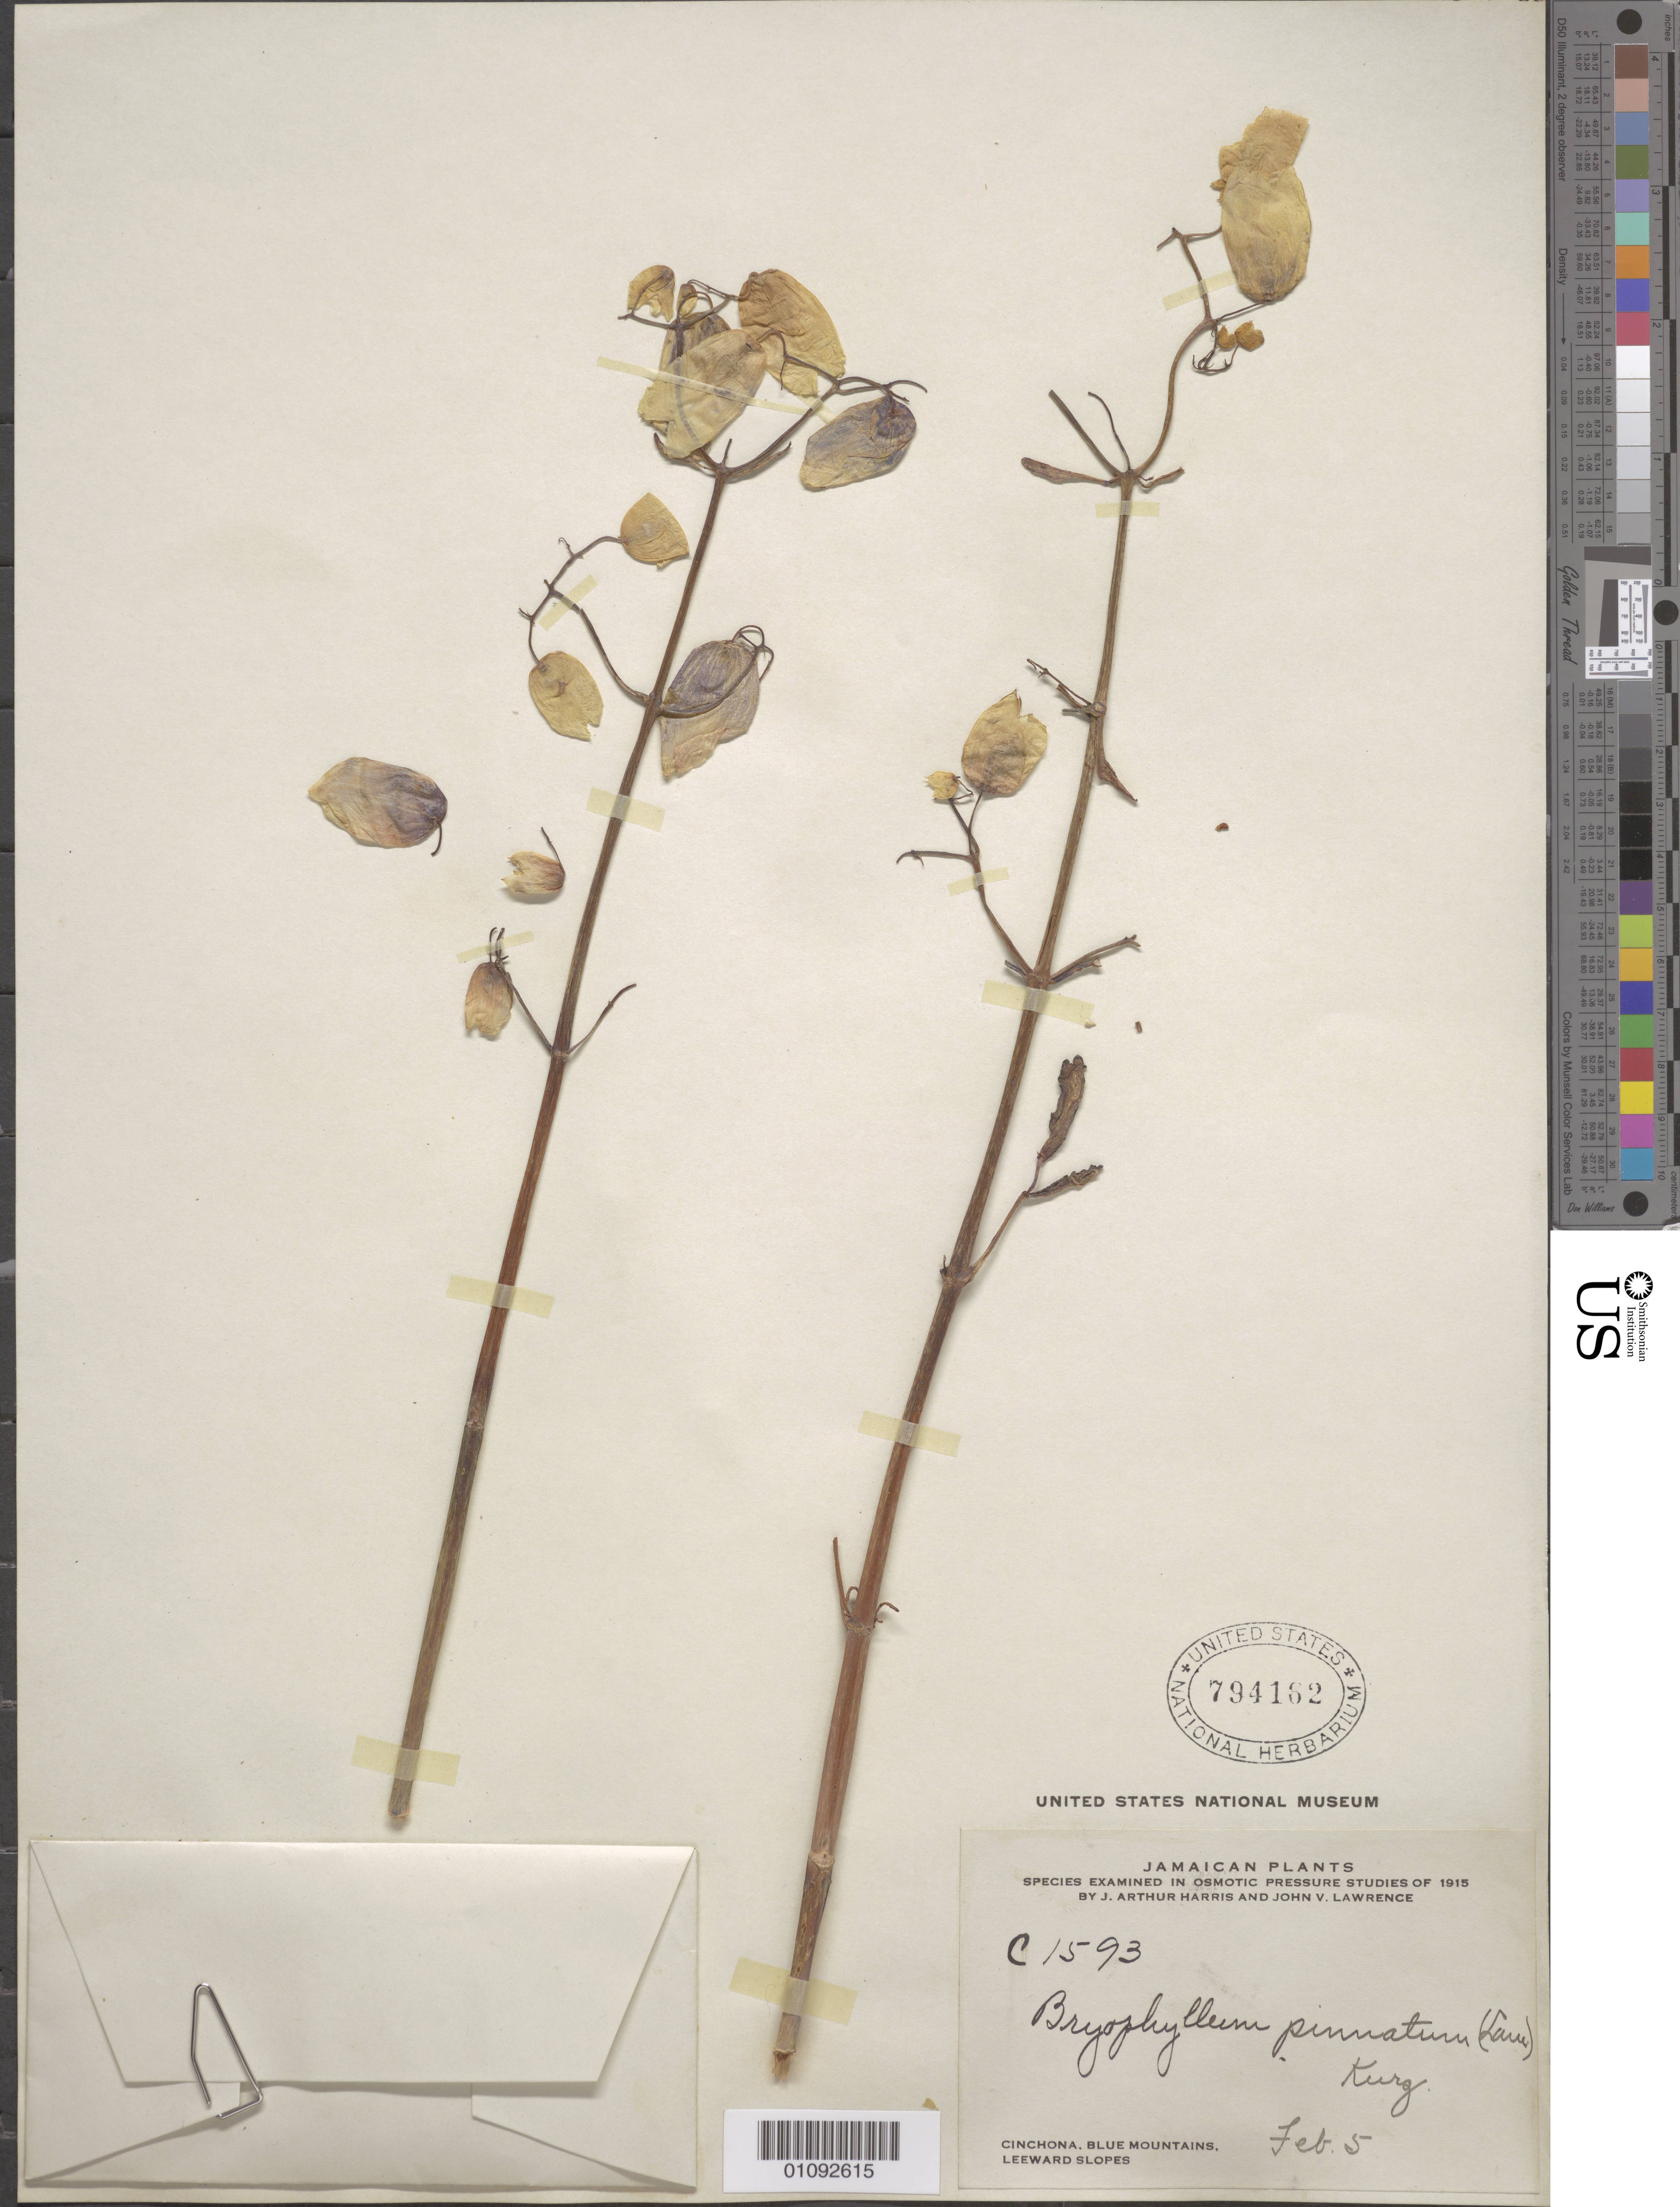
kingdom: Plantae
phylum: Tracheophyta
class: Magnoliopsida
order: Saxifragales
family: Crassulaceae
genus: Kalanchoe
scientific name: Kalanchoe pinnata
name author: (Lam.) Pers.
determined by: Strong, Mark T., (BOT), Smithsonian Institution - National Museum of Natural History (UNITED STATES)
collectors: J. A. Harris & J. Lawrence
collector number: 1593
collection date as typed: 05 Feb 1915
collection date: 1915-02-05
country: Jamaica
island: Jamaica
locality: Cinchona, Blue Mountains. Leeward Slopes.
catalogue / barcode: US 794162